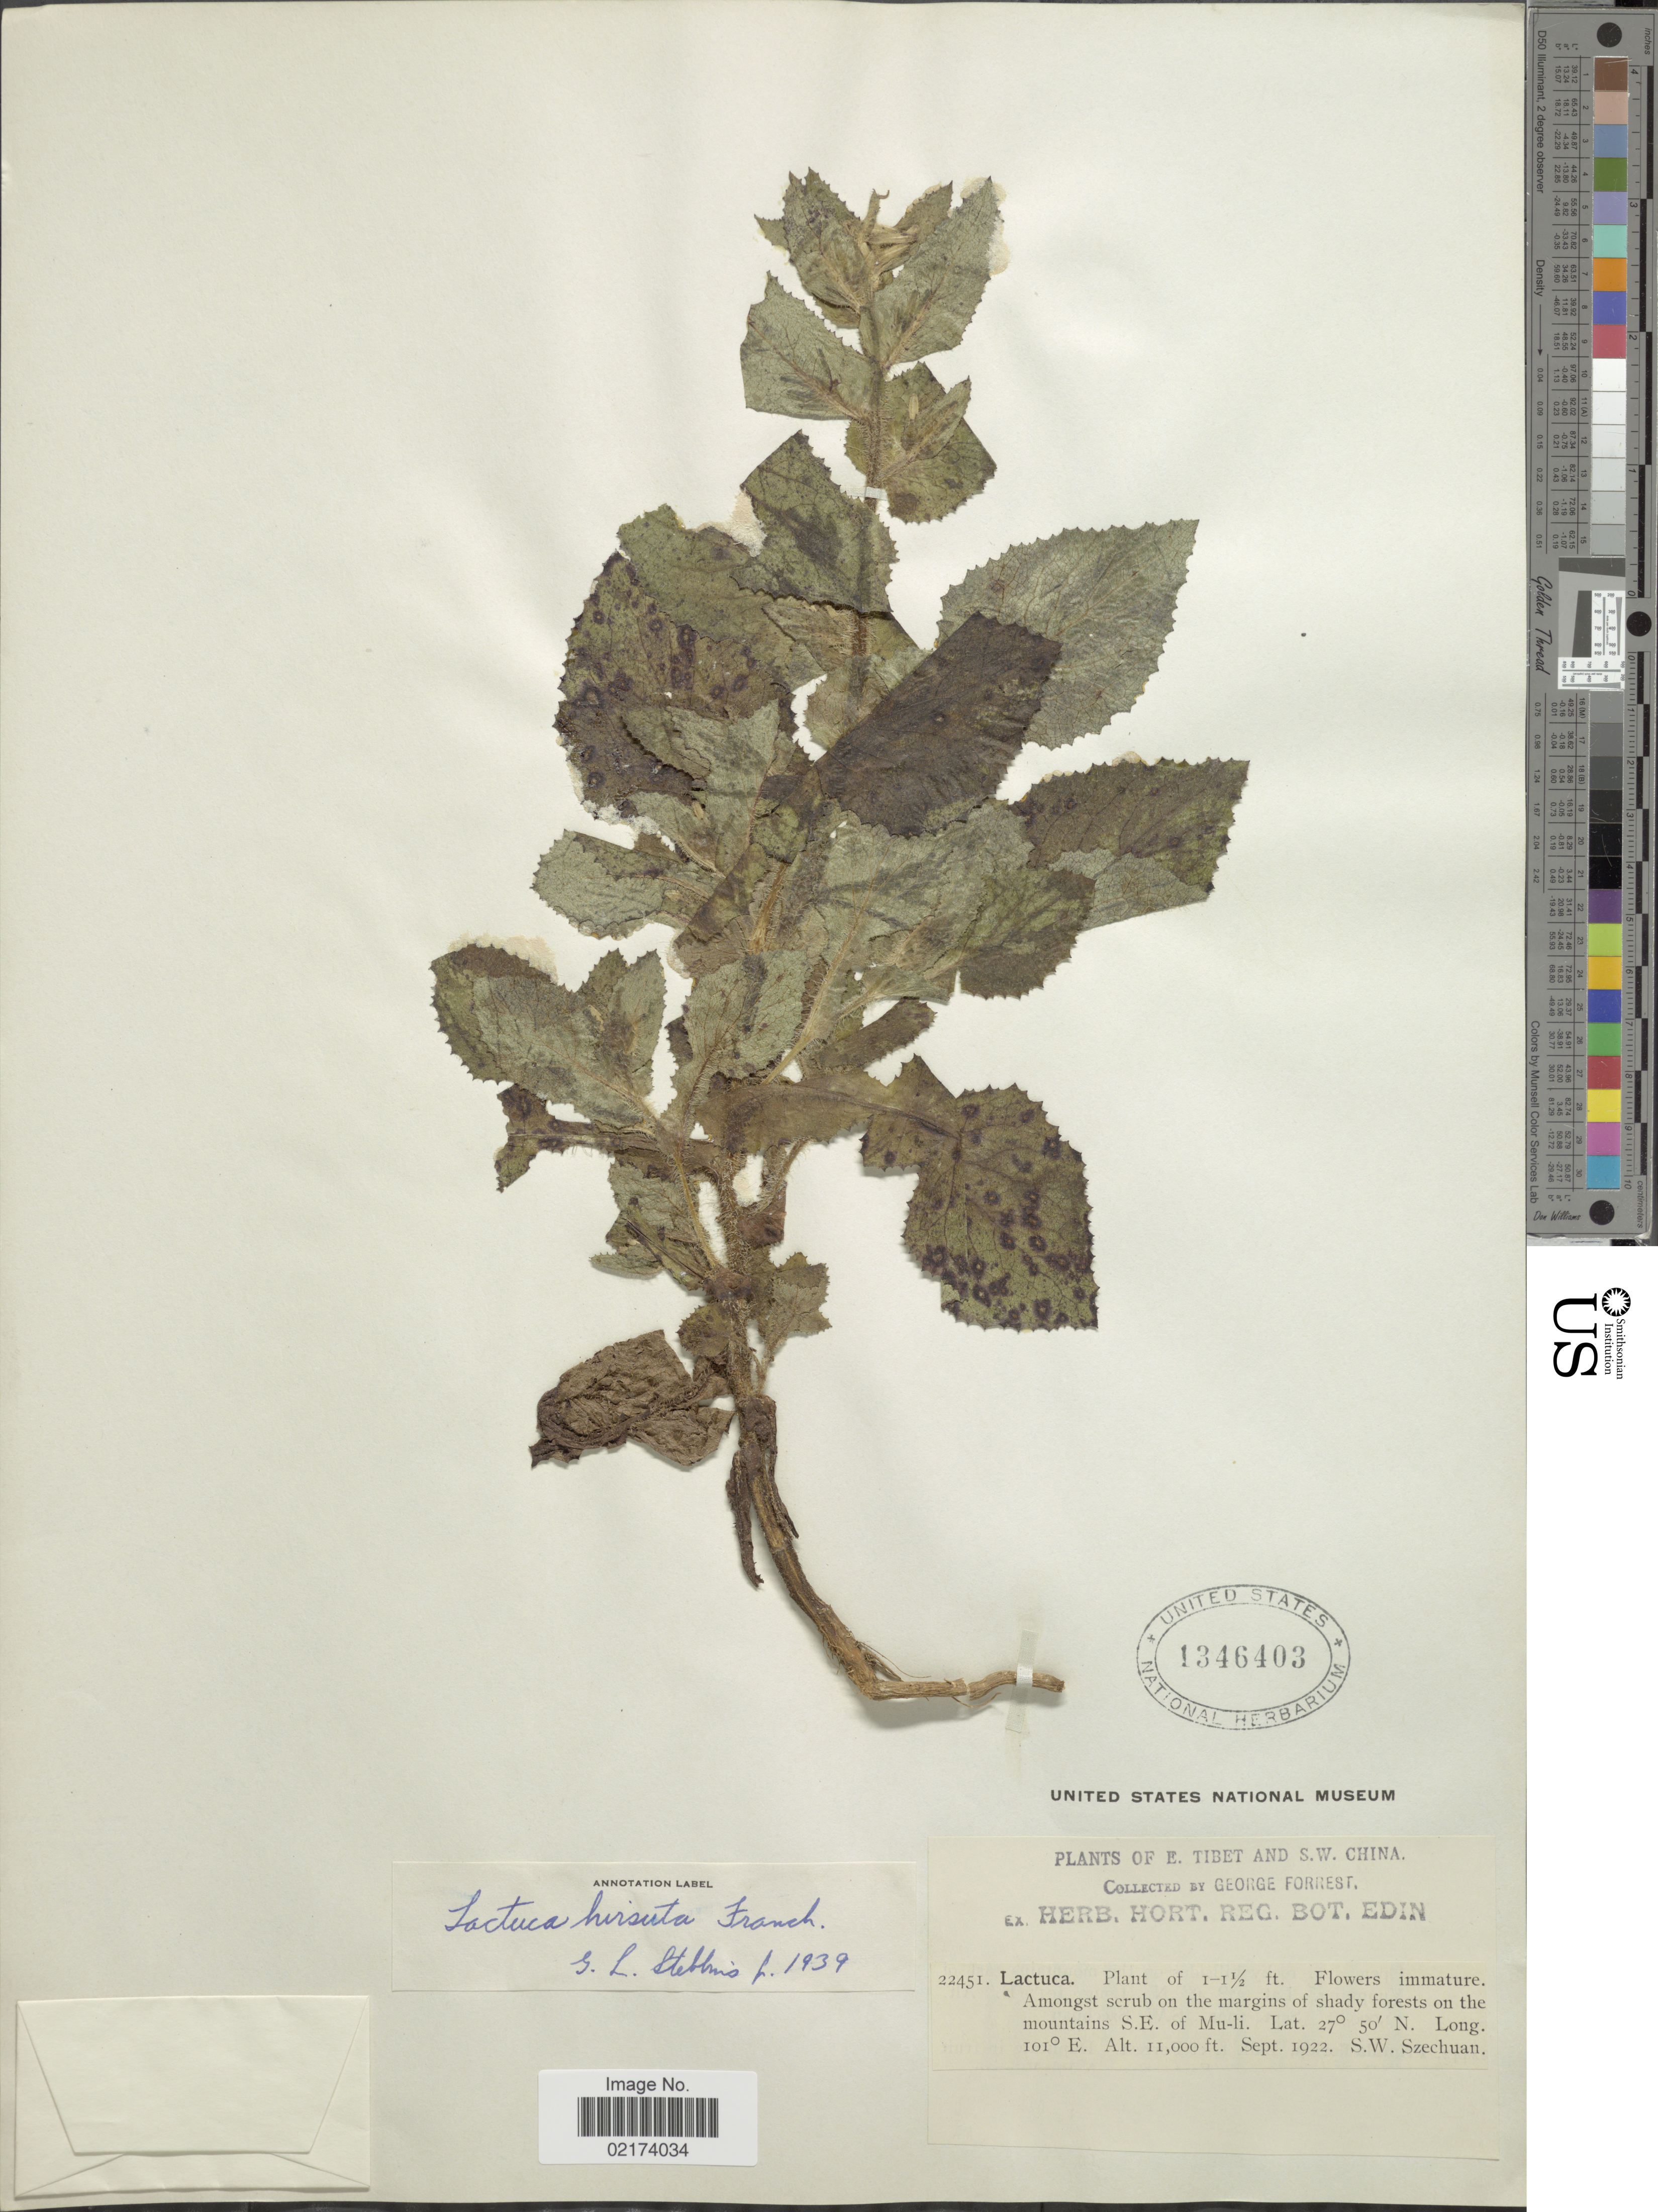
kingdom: Plantae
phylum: Tracheophyta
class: Magnoliopsida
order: Asterales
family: Asteraceae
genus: Chaetoseris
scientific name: Chaetoseris hirsuta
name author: (Franch.) C. Shih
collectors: G. Forrest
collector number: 22451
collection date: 1922-09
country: China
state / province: Sichuan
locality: S. E. of Mu-li, S. W. Szechuan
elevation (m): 3353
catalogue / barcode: US 1346403